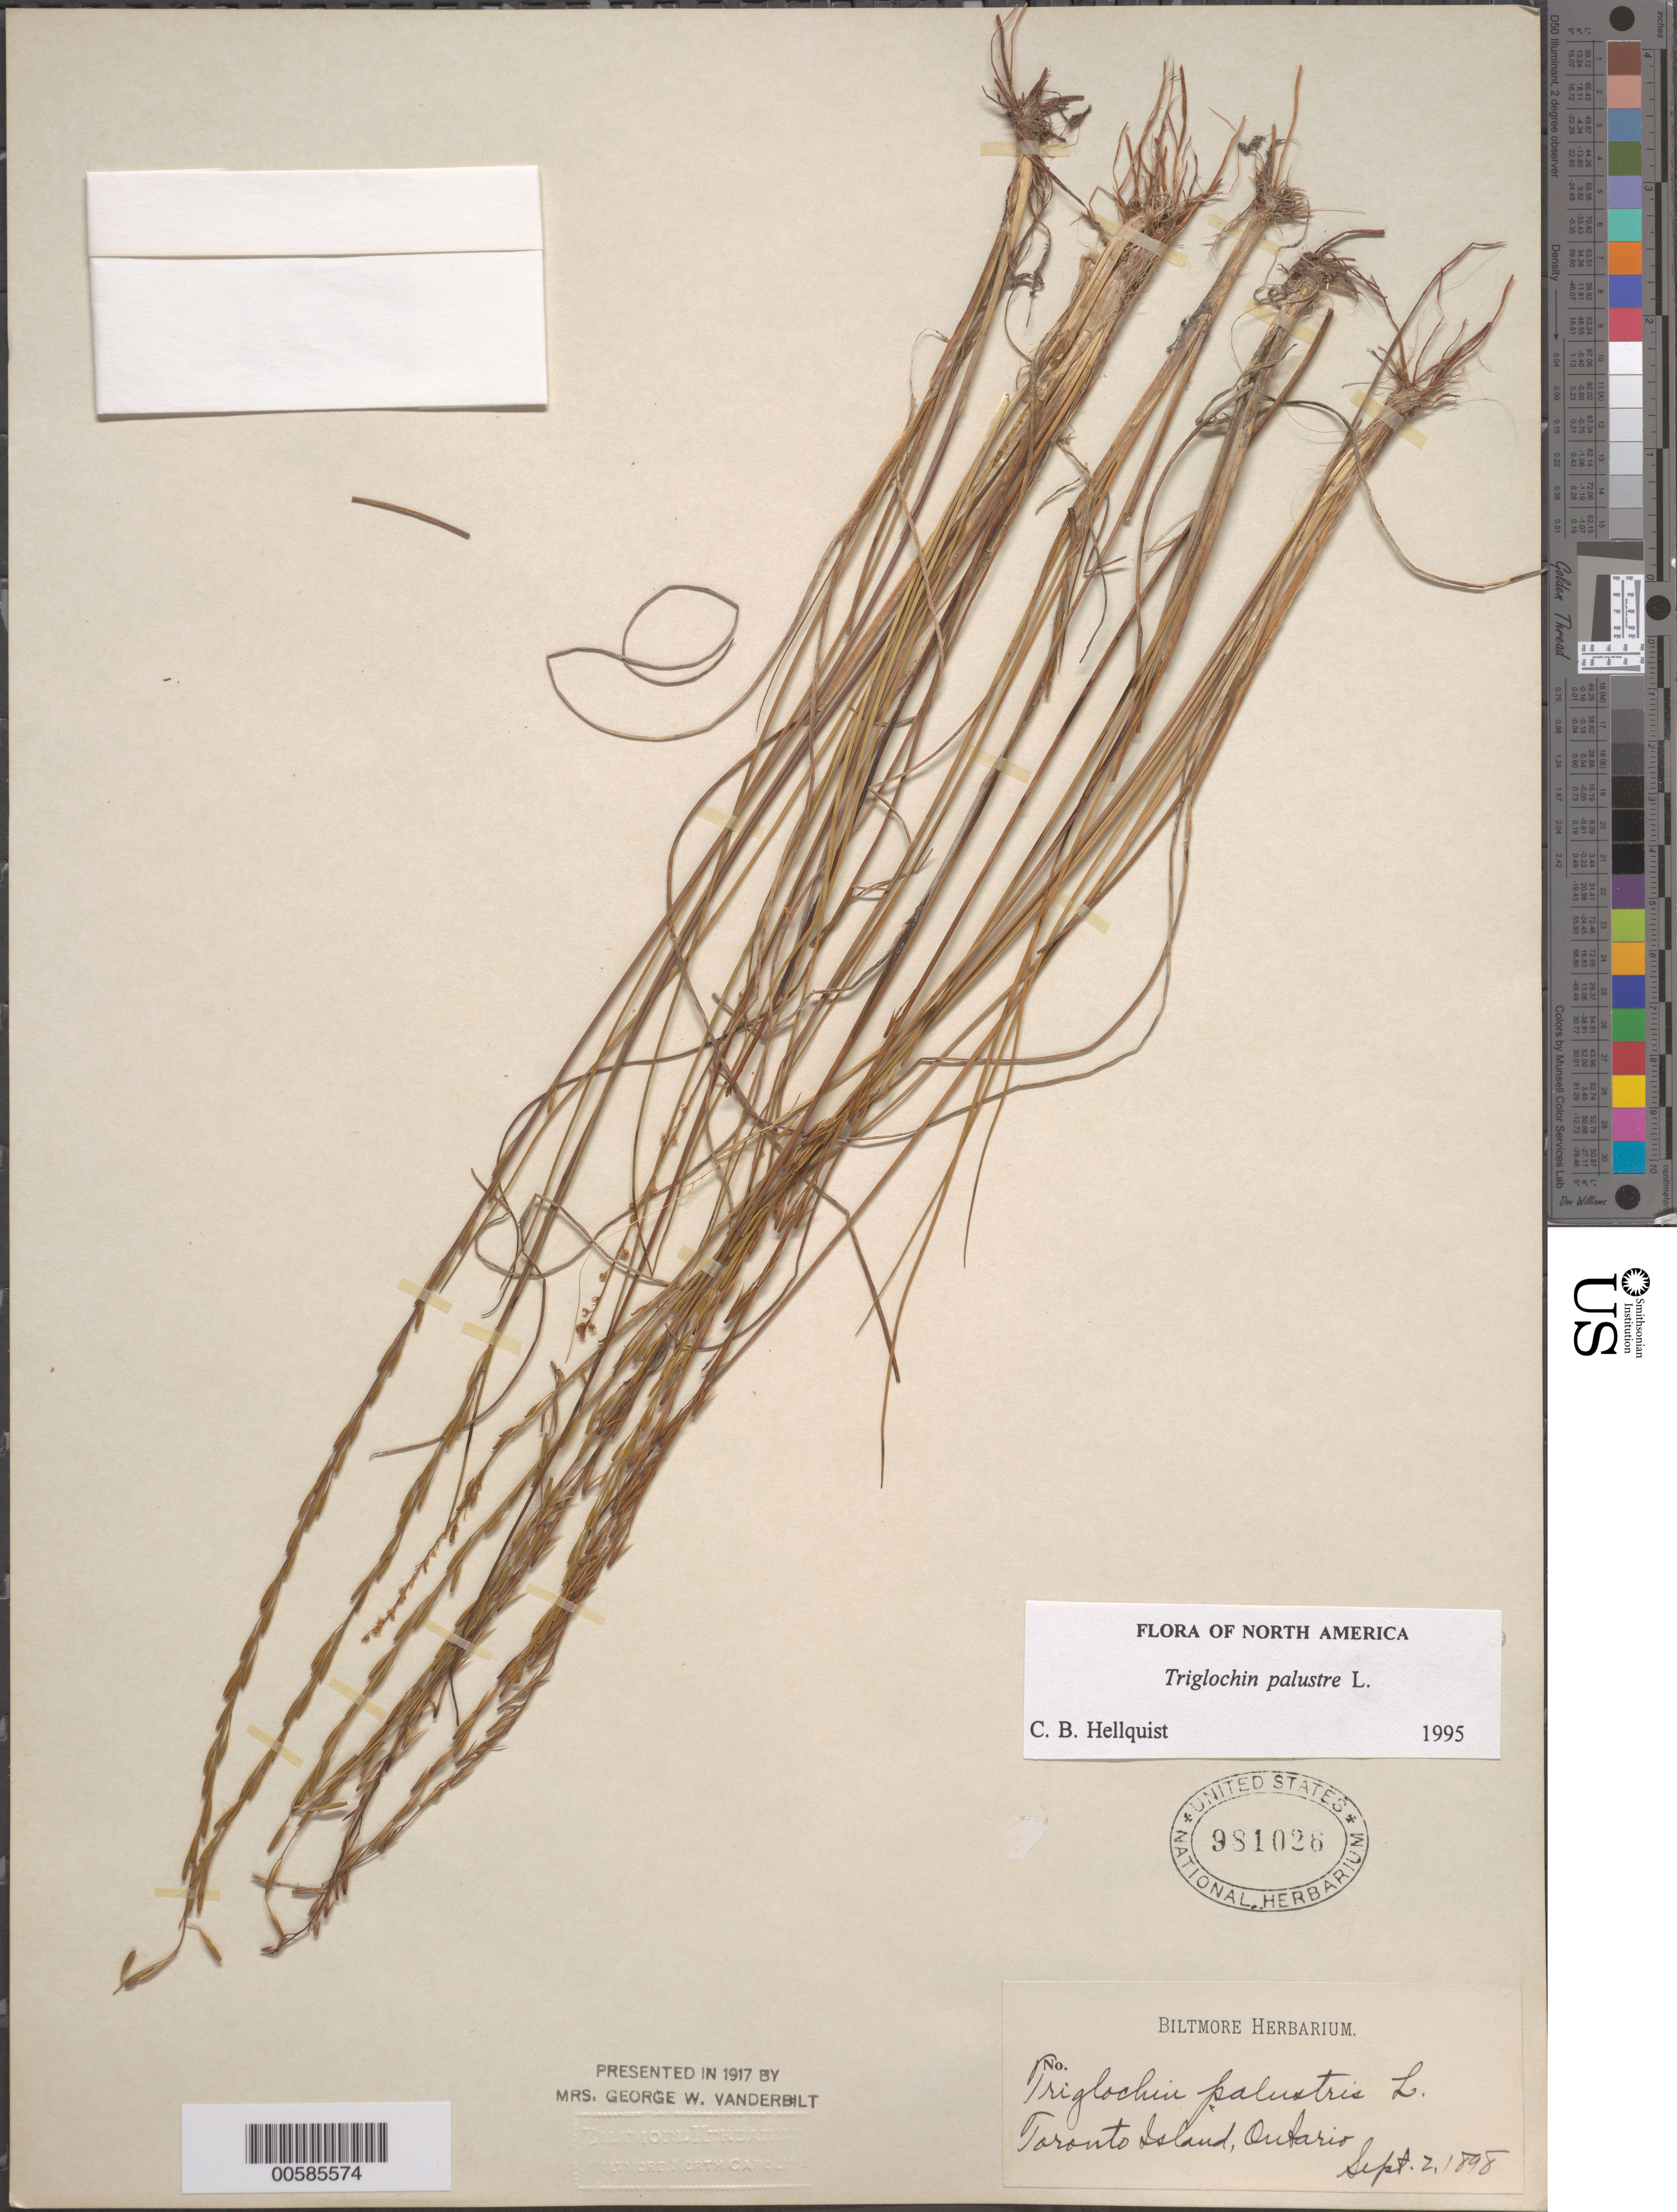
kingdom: Plantae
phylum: Tracheophyta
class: Liliopsida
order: Alismatales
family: Juncaginaceae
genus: Triglochin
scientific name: Triglochin palustris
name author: L.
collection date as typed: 02 Sep 1898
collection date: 1898-09-02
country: Canada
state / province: Ontario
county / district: York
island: Toronto Island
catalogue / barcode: US 981026